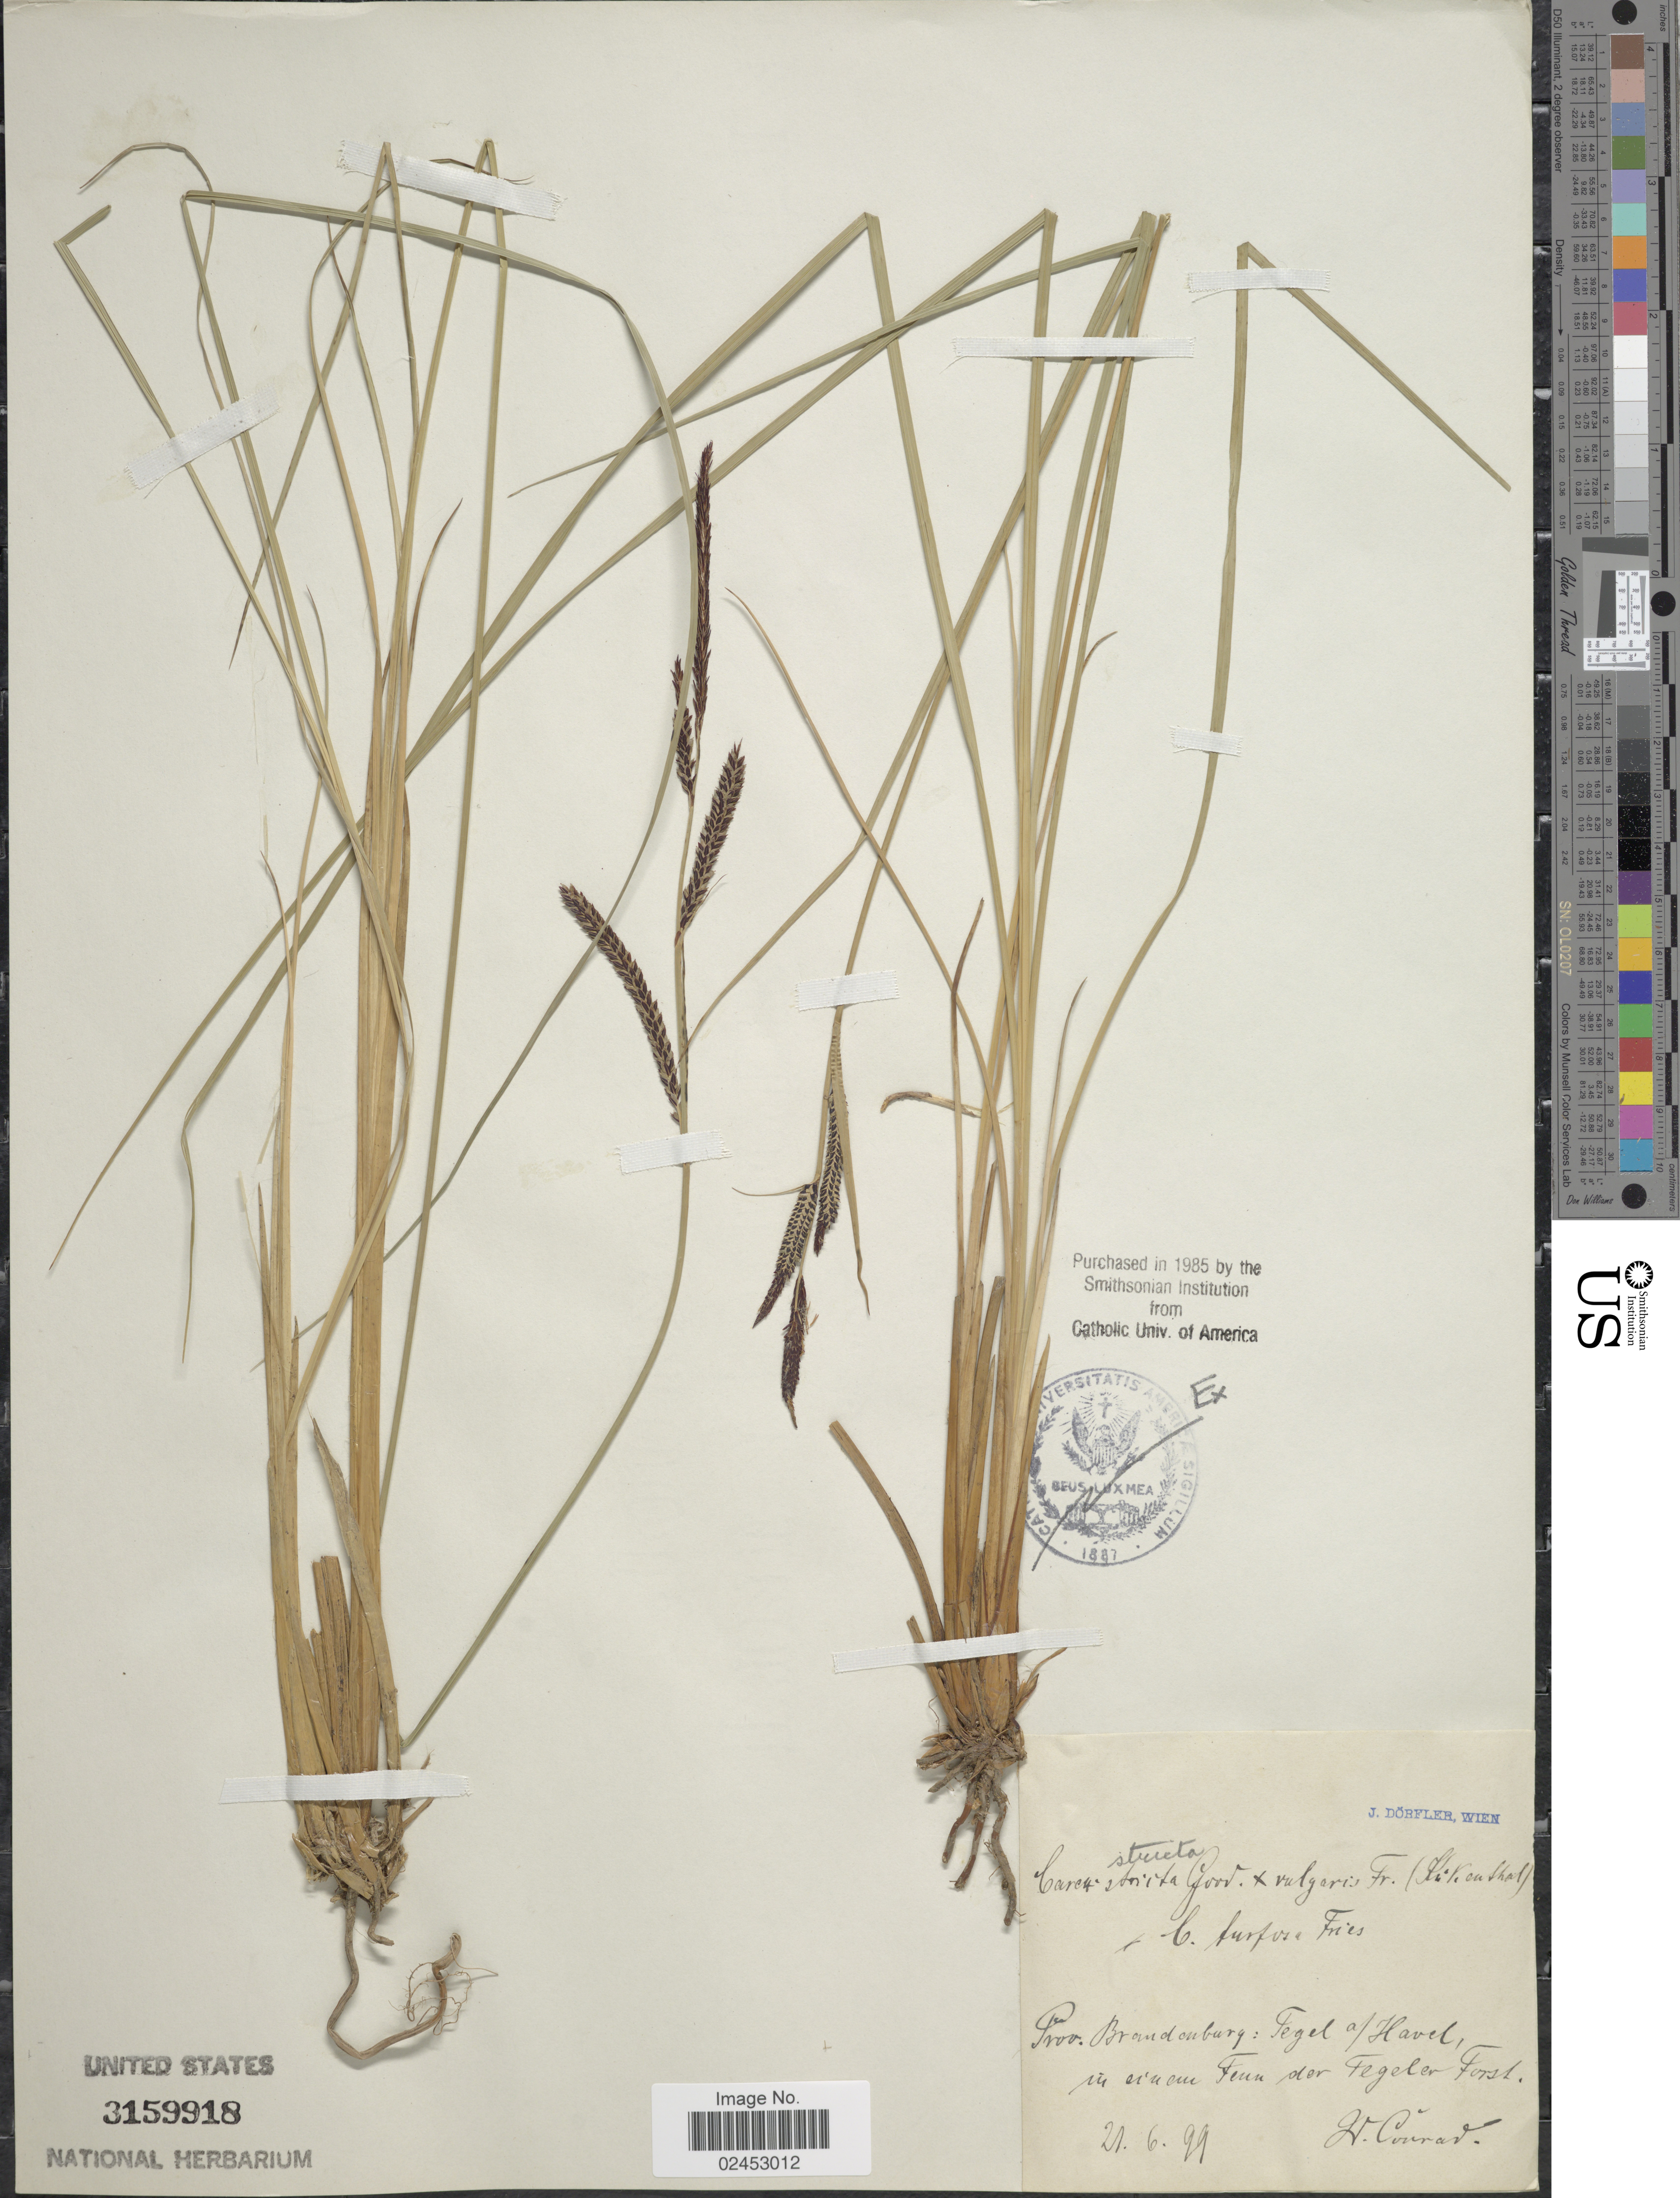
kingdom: Plantae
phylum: Tracheophyta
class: Liliopsida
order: Poales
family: Cyperaceae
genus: Carex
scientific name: Carex stricta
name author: Lam.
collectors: H. Conrad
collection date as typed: Transcribed d/m/y: 21/6/99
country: Germany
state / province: Brandenburg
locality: Tegel a/Havle, in eincem Feun der Tegelen Forsl. [interpreted]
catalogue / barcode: US 3159918